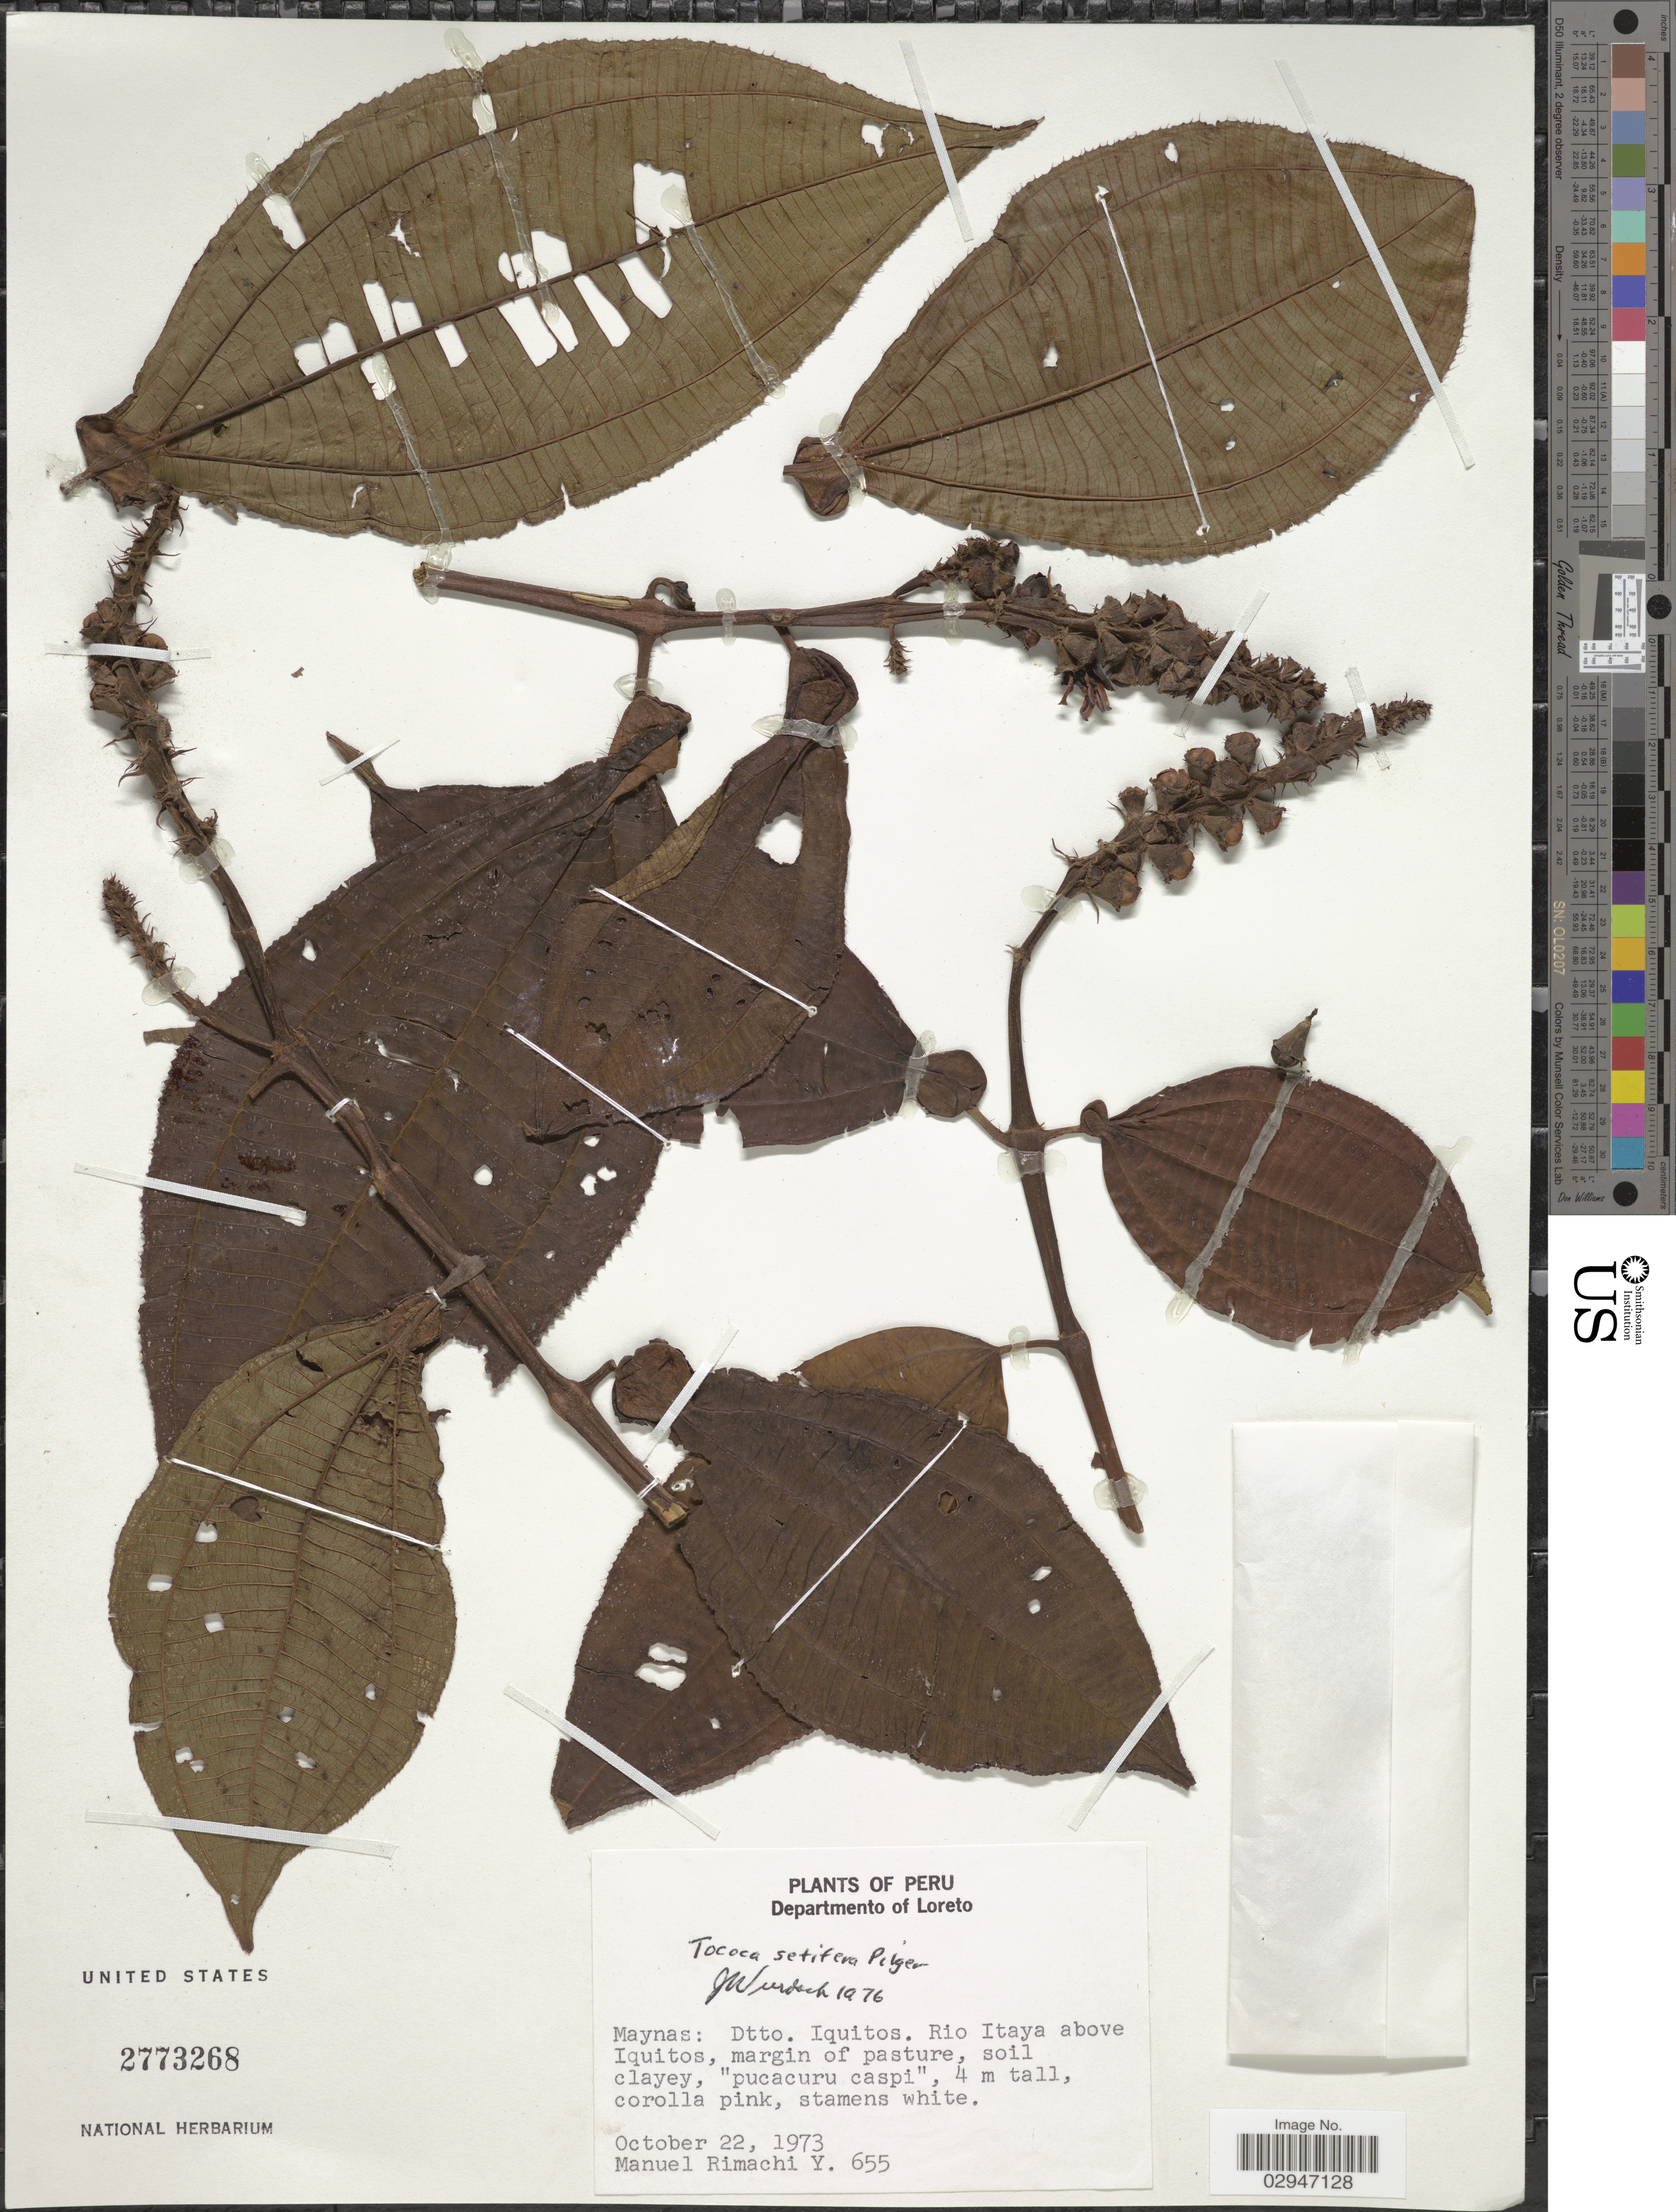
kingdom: Plantae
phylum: Tracheophyta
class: Magnoliopsida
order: Myrtales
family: Melastomataceae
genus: Tococa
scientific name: Tococa setifera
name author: Pilg.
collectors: M. Rimachi Y.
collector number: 655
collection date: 1973-10-22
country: Peru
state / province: Loreto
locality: Departmento of Loreto. Maynas: Dtto. Iquitos. Rio Itaya above Iquitos.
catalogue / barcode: US 2773268